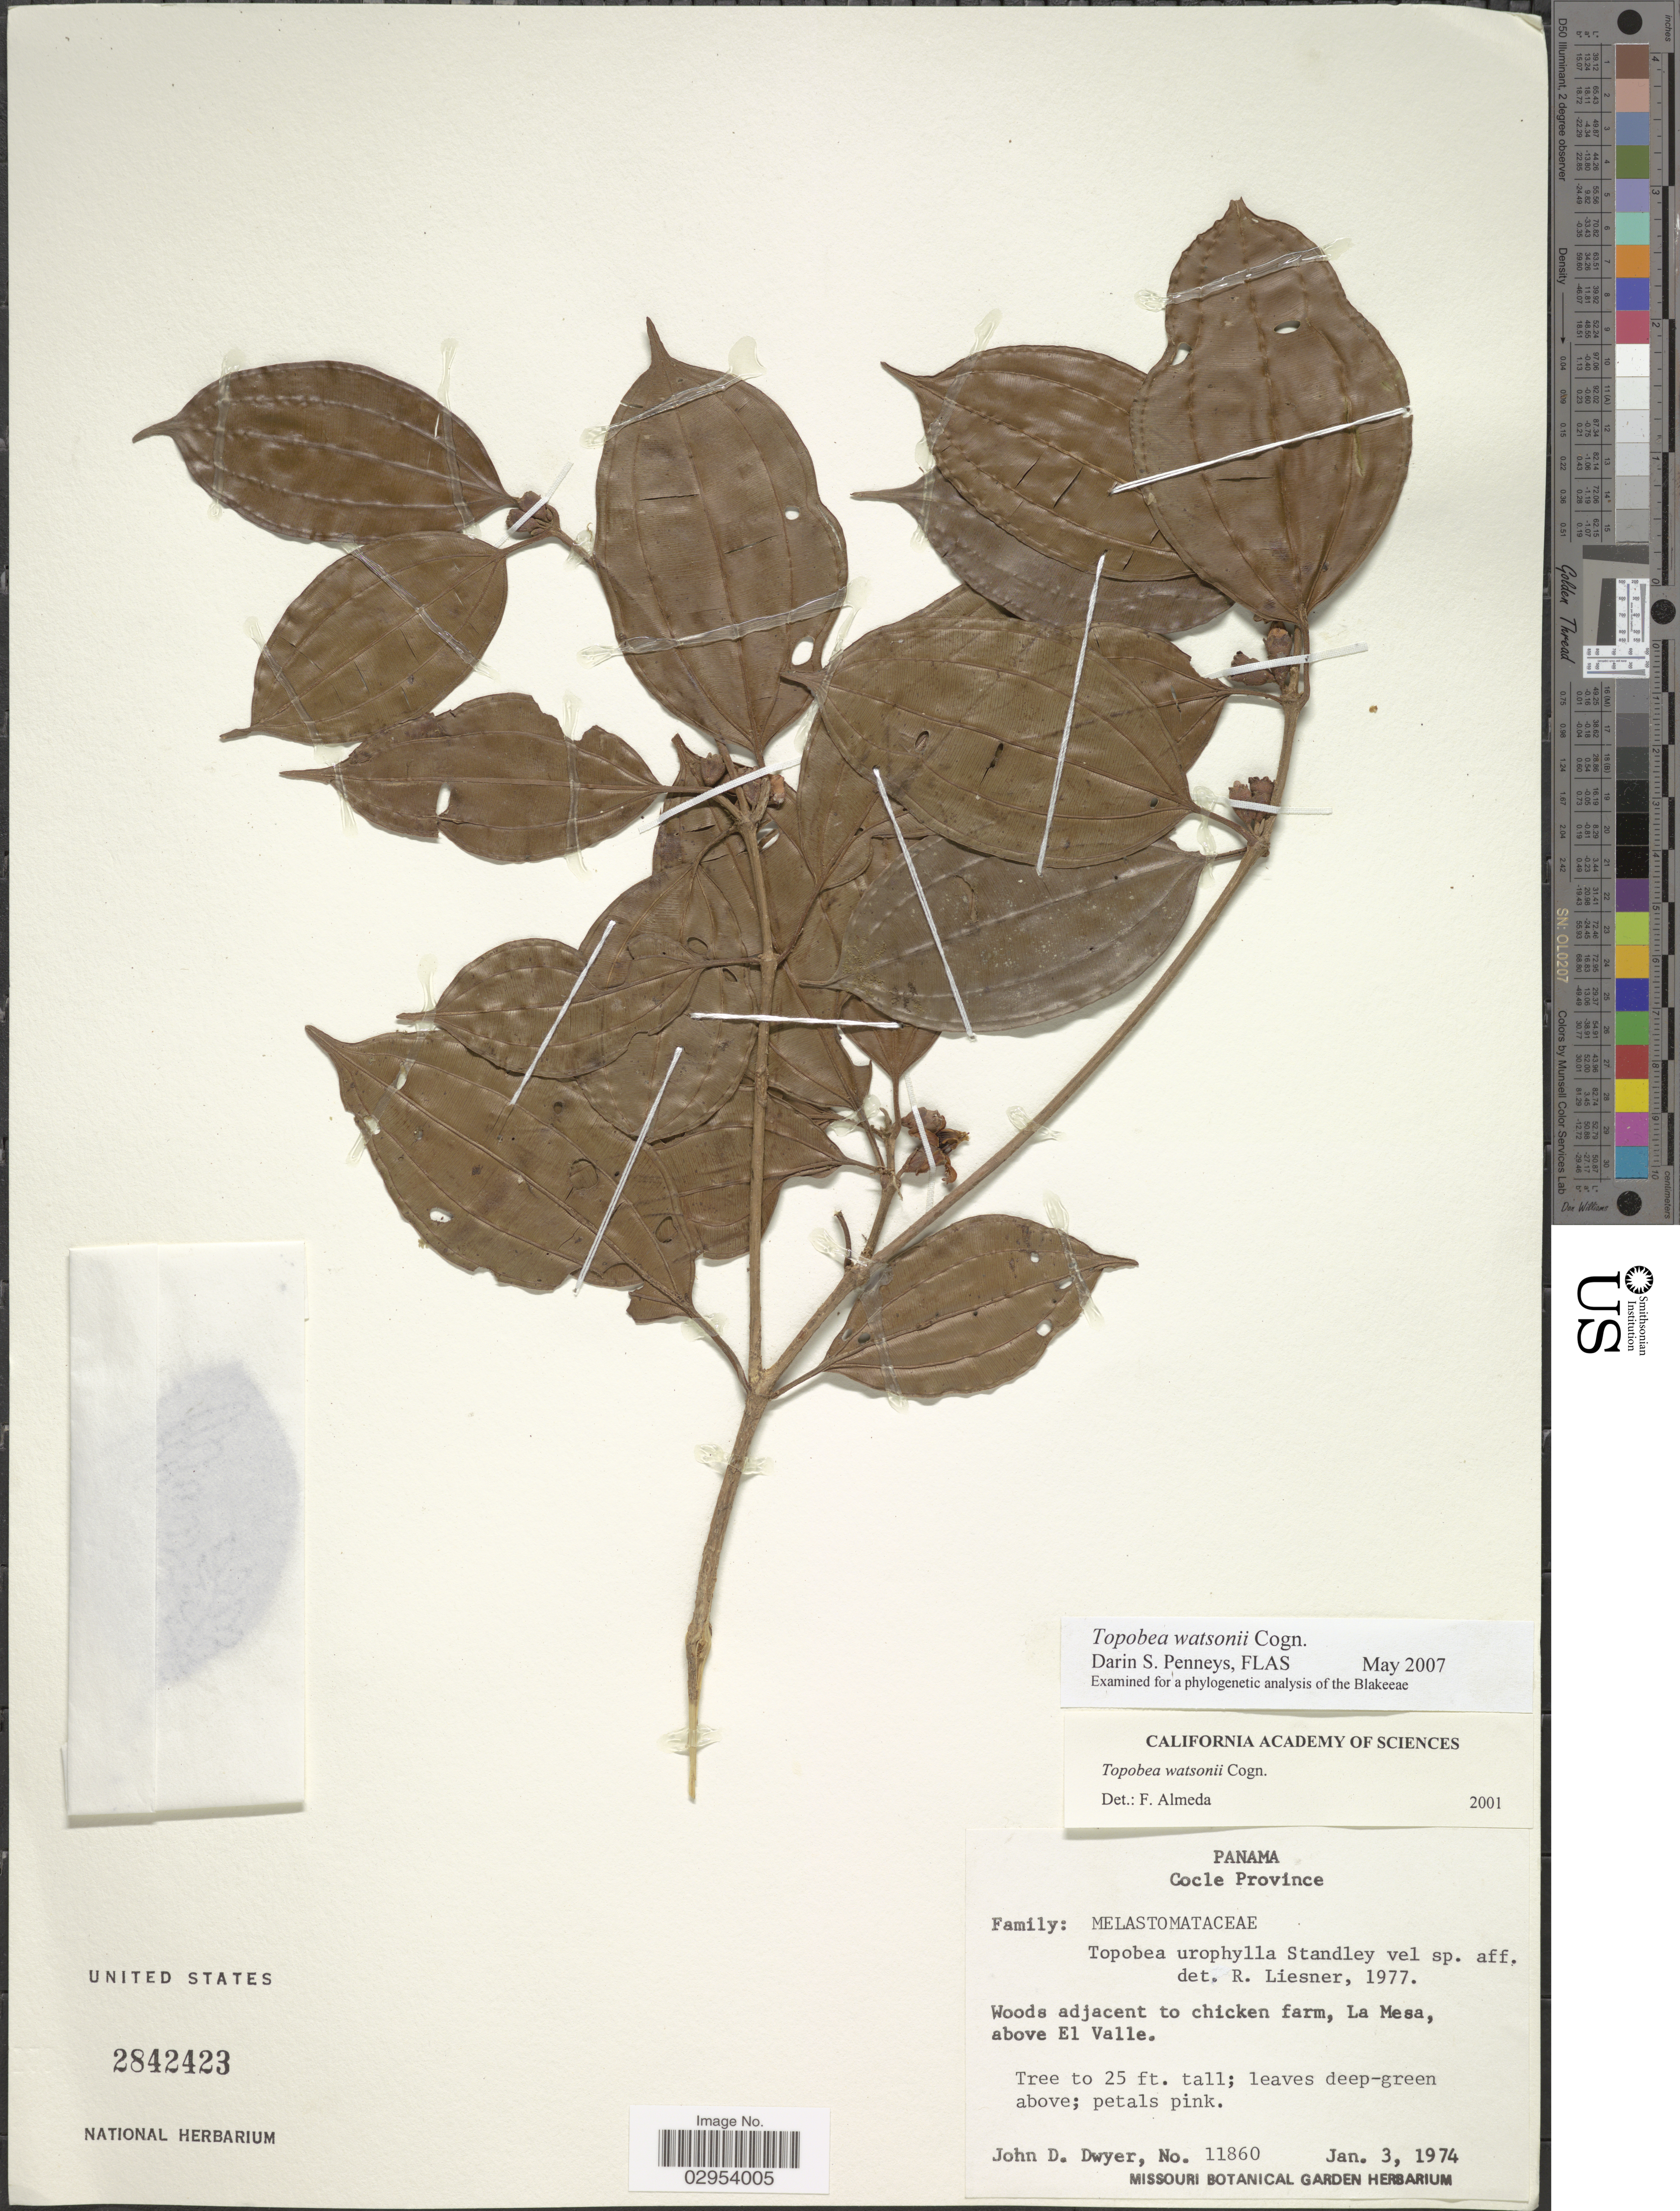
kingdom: Plantae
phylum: Tracheophyta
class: Magnoliopsida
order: Myrtales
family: Melastomataceae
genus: Topobea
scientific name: Topobea watsonii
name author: Cogn.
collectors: J. D. Dwyer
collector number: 11860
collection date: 1971-01-03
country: Panama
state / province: Coclé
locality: Woods adjacent to chicken farm, La Mesa, above El Valle.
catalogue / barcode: US 2842423